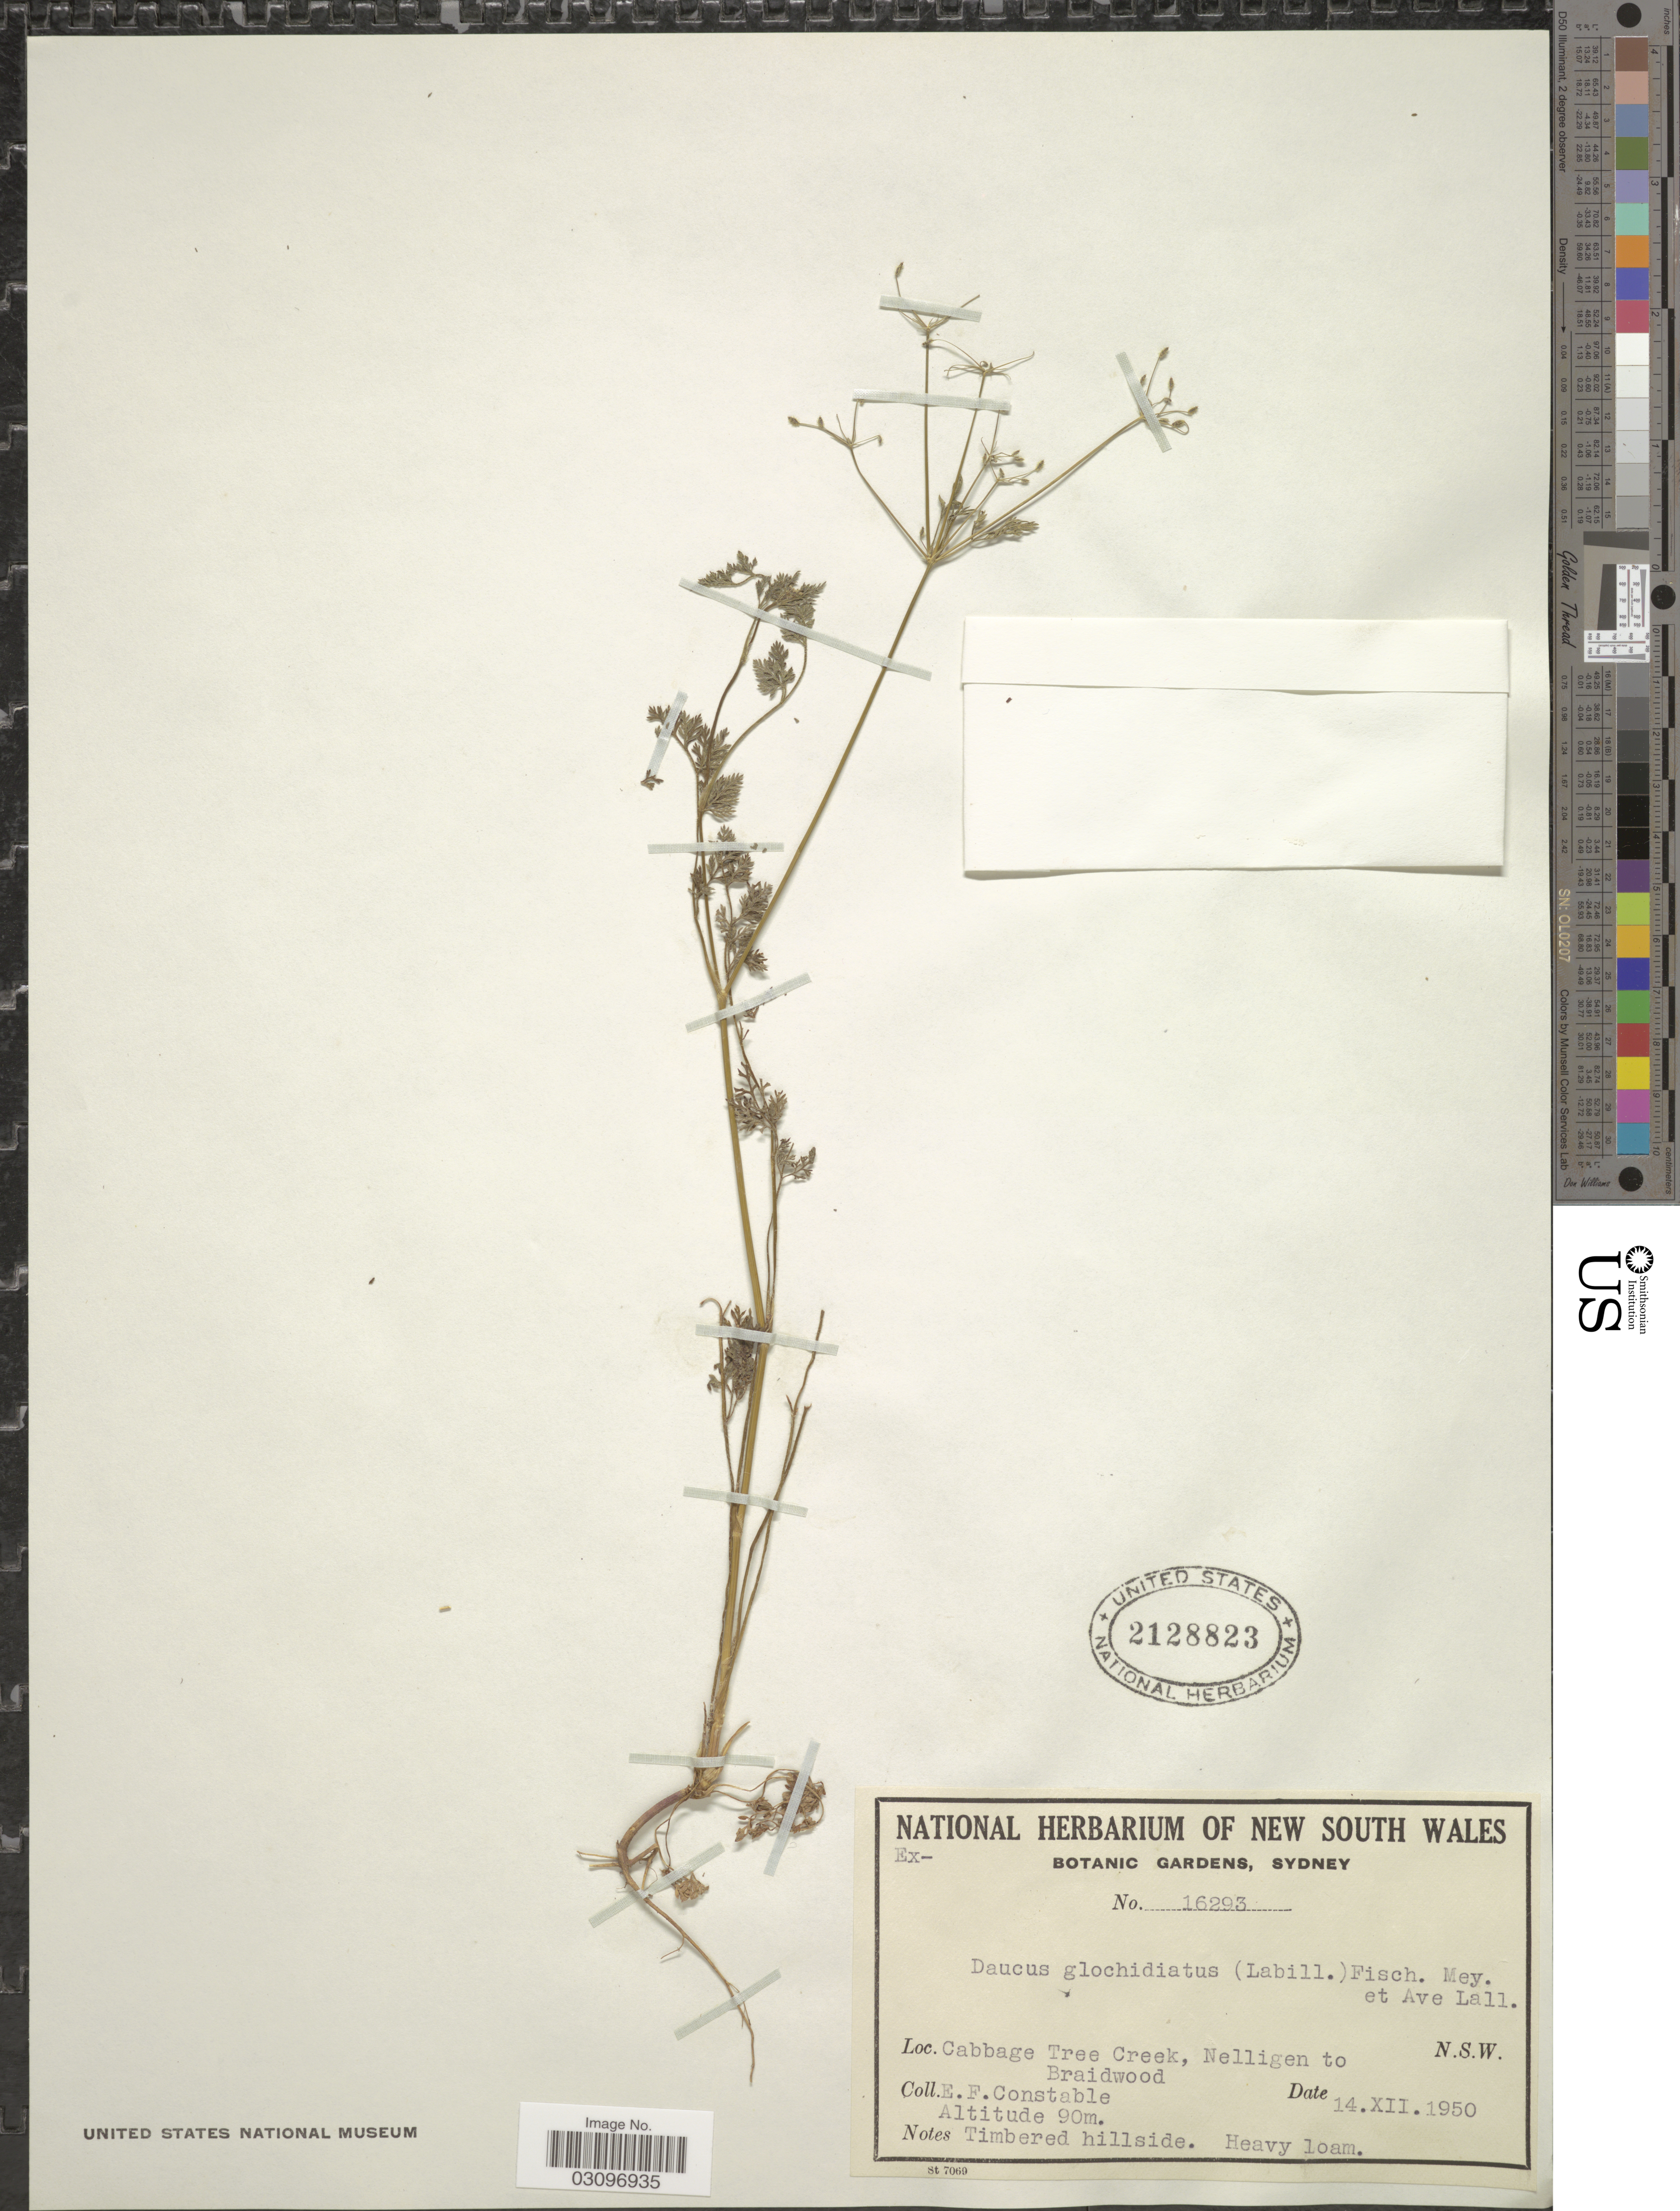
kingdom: Plantae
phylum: Tracheophyta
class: Magnoliopsida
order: Apiales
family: Apiaceae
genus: Daucus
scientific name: Daucus glochidiatus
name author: (Labill.) Fisch. et al.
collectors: E. F. Constable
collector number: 16293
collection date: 1950-12-14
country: Australia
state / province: New South Wales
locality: Cabbage Tree Creek, Nelligen to Braidwood.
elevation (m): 90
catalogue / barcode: US 2128823